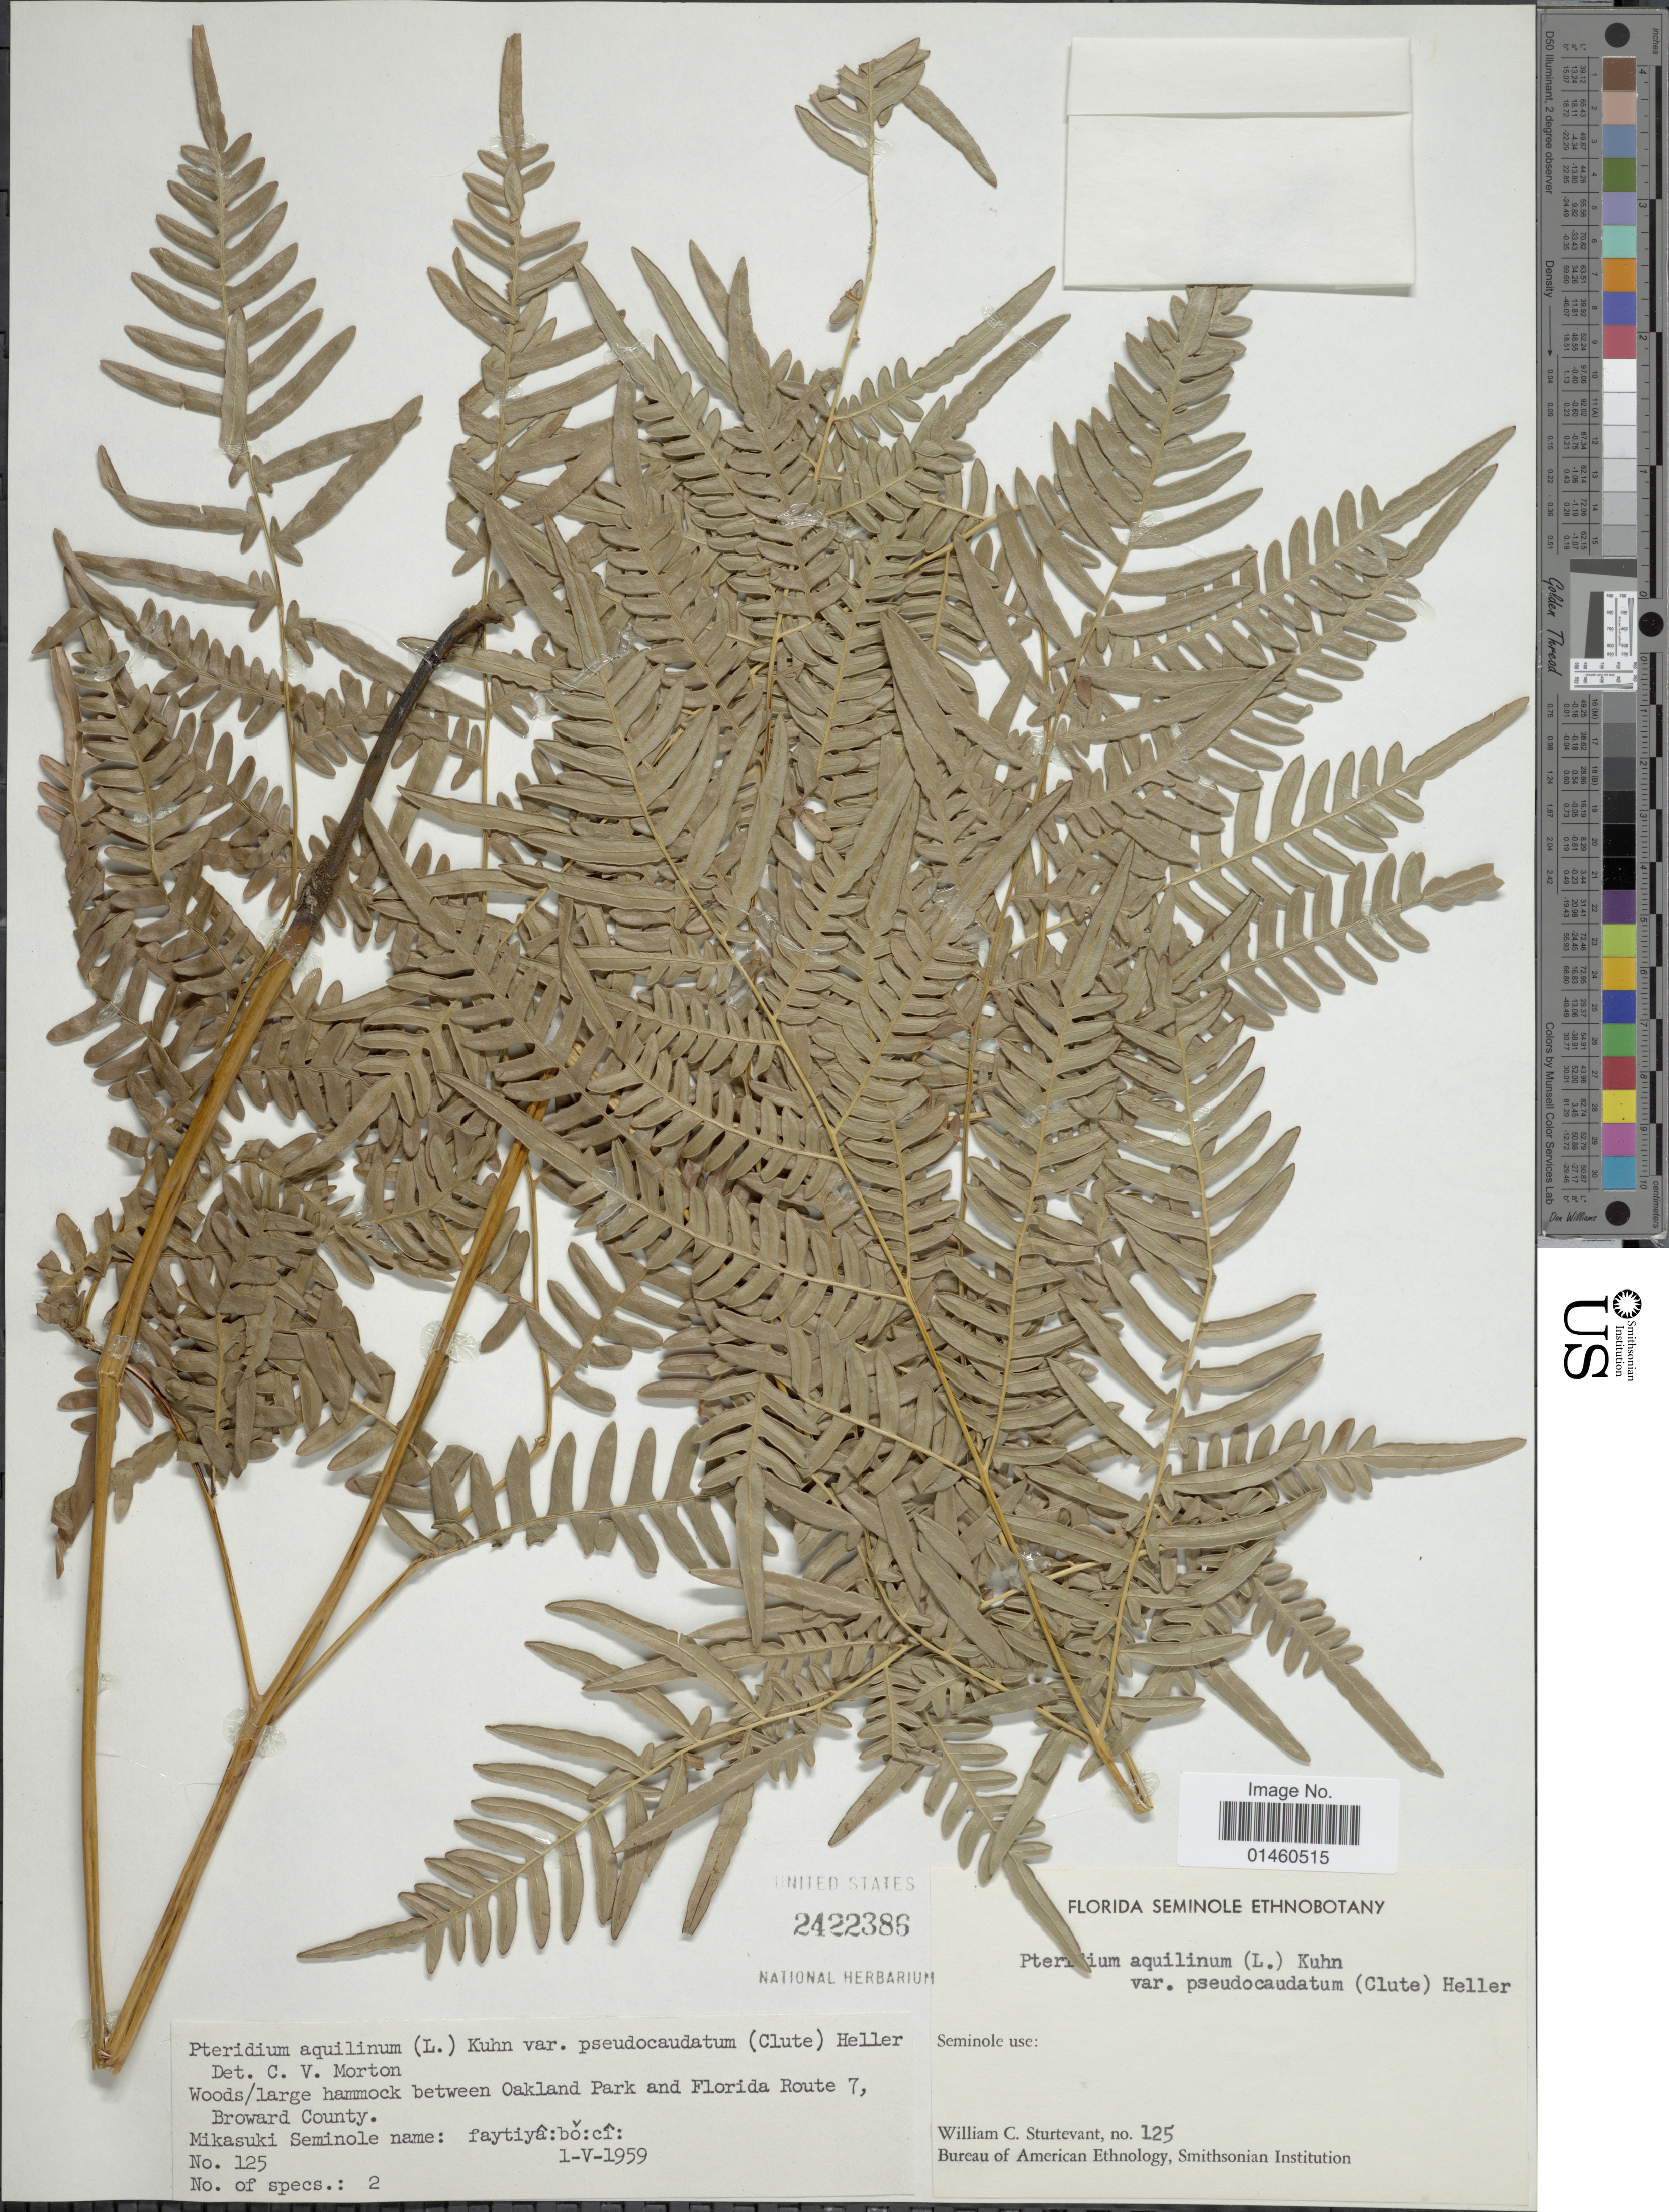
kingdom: Plantae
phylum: Tracheophyta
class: Polypodiopsida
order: Polypodiales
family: Dennstaedtiaceae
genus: Pteridium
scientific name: Pteridium aquilinum var. pseudocaudatum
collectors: W. Sturtevant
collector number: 125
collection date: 1959-05-01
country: United States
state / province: Florida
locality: Woods/large hammock between Oakland Park and Florida Route 7, Broward County.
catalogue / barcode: US 2422386